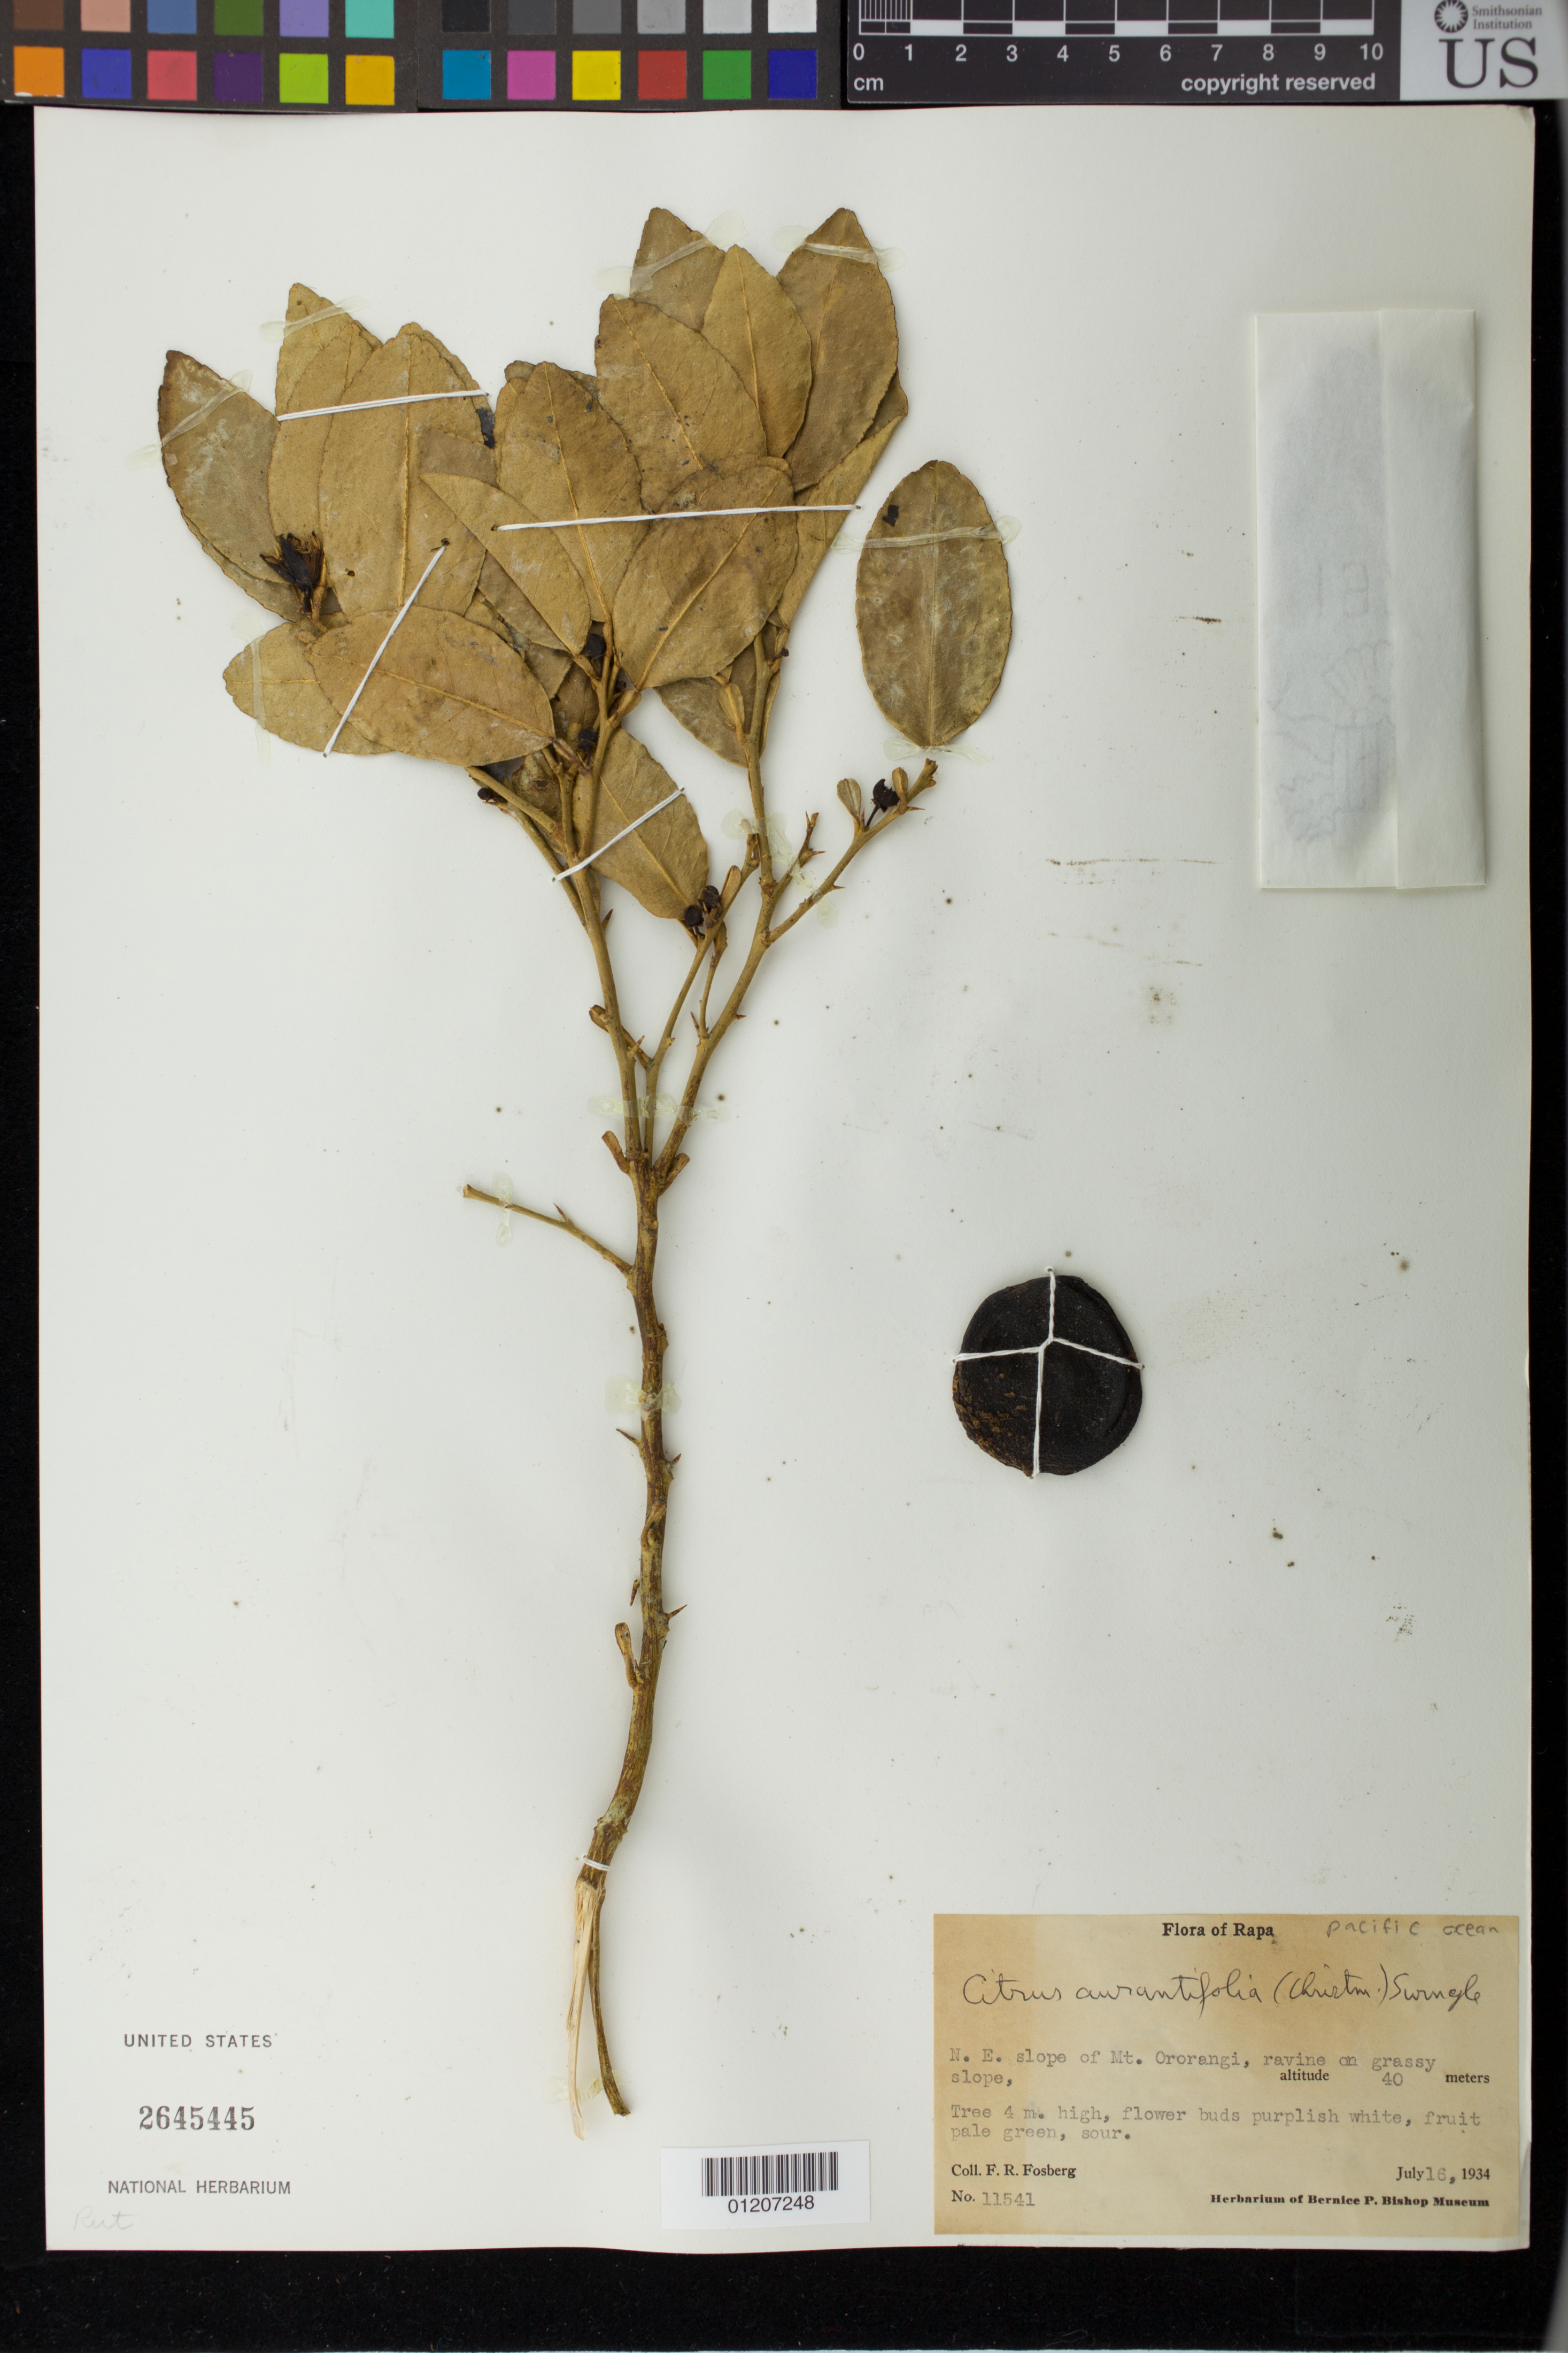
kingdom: Plantae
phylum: Tracheophyta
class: Magnoliopsida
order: Sapindales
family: Rutaceae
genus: Citrus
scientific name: Citrus x aurantifolia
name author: (Christm.) Swingle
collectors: F. R. Fosberg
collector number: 11541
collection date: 1934-07-16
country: French Polynesia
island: Rapa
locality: N.E. slope of Mt. Ororangi, ravine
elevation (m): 40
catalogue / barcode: US 2645445